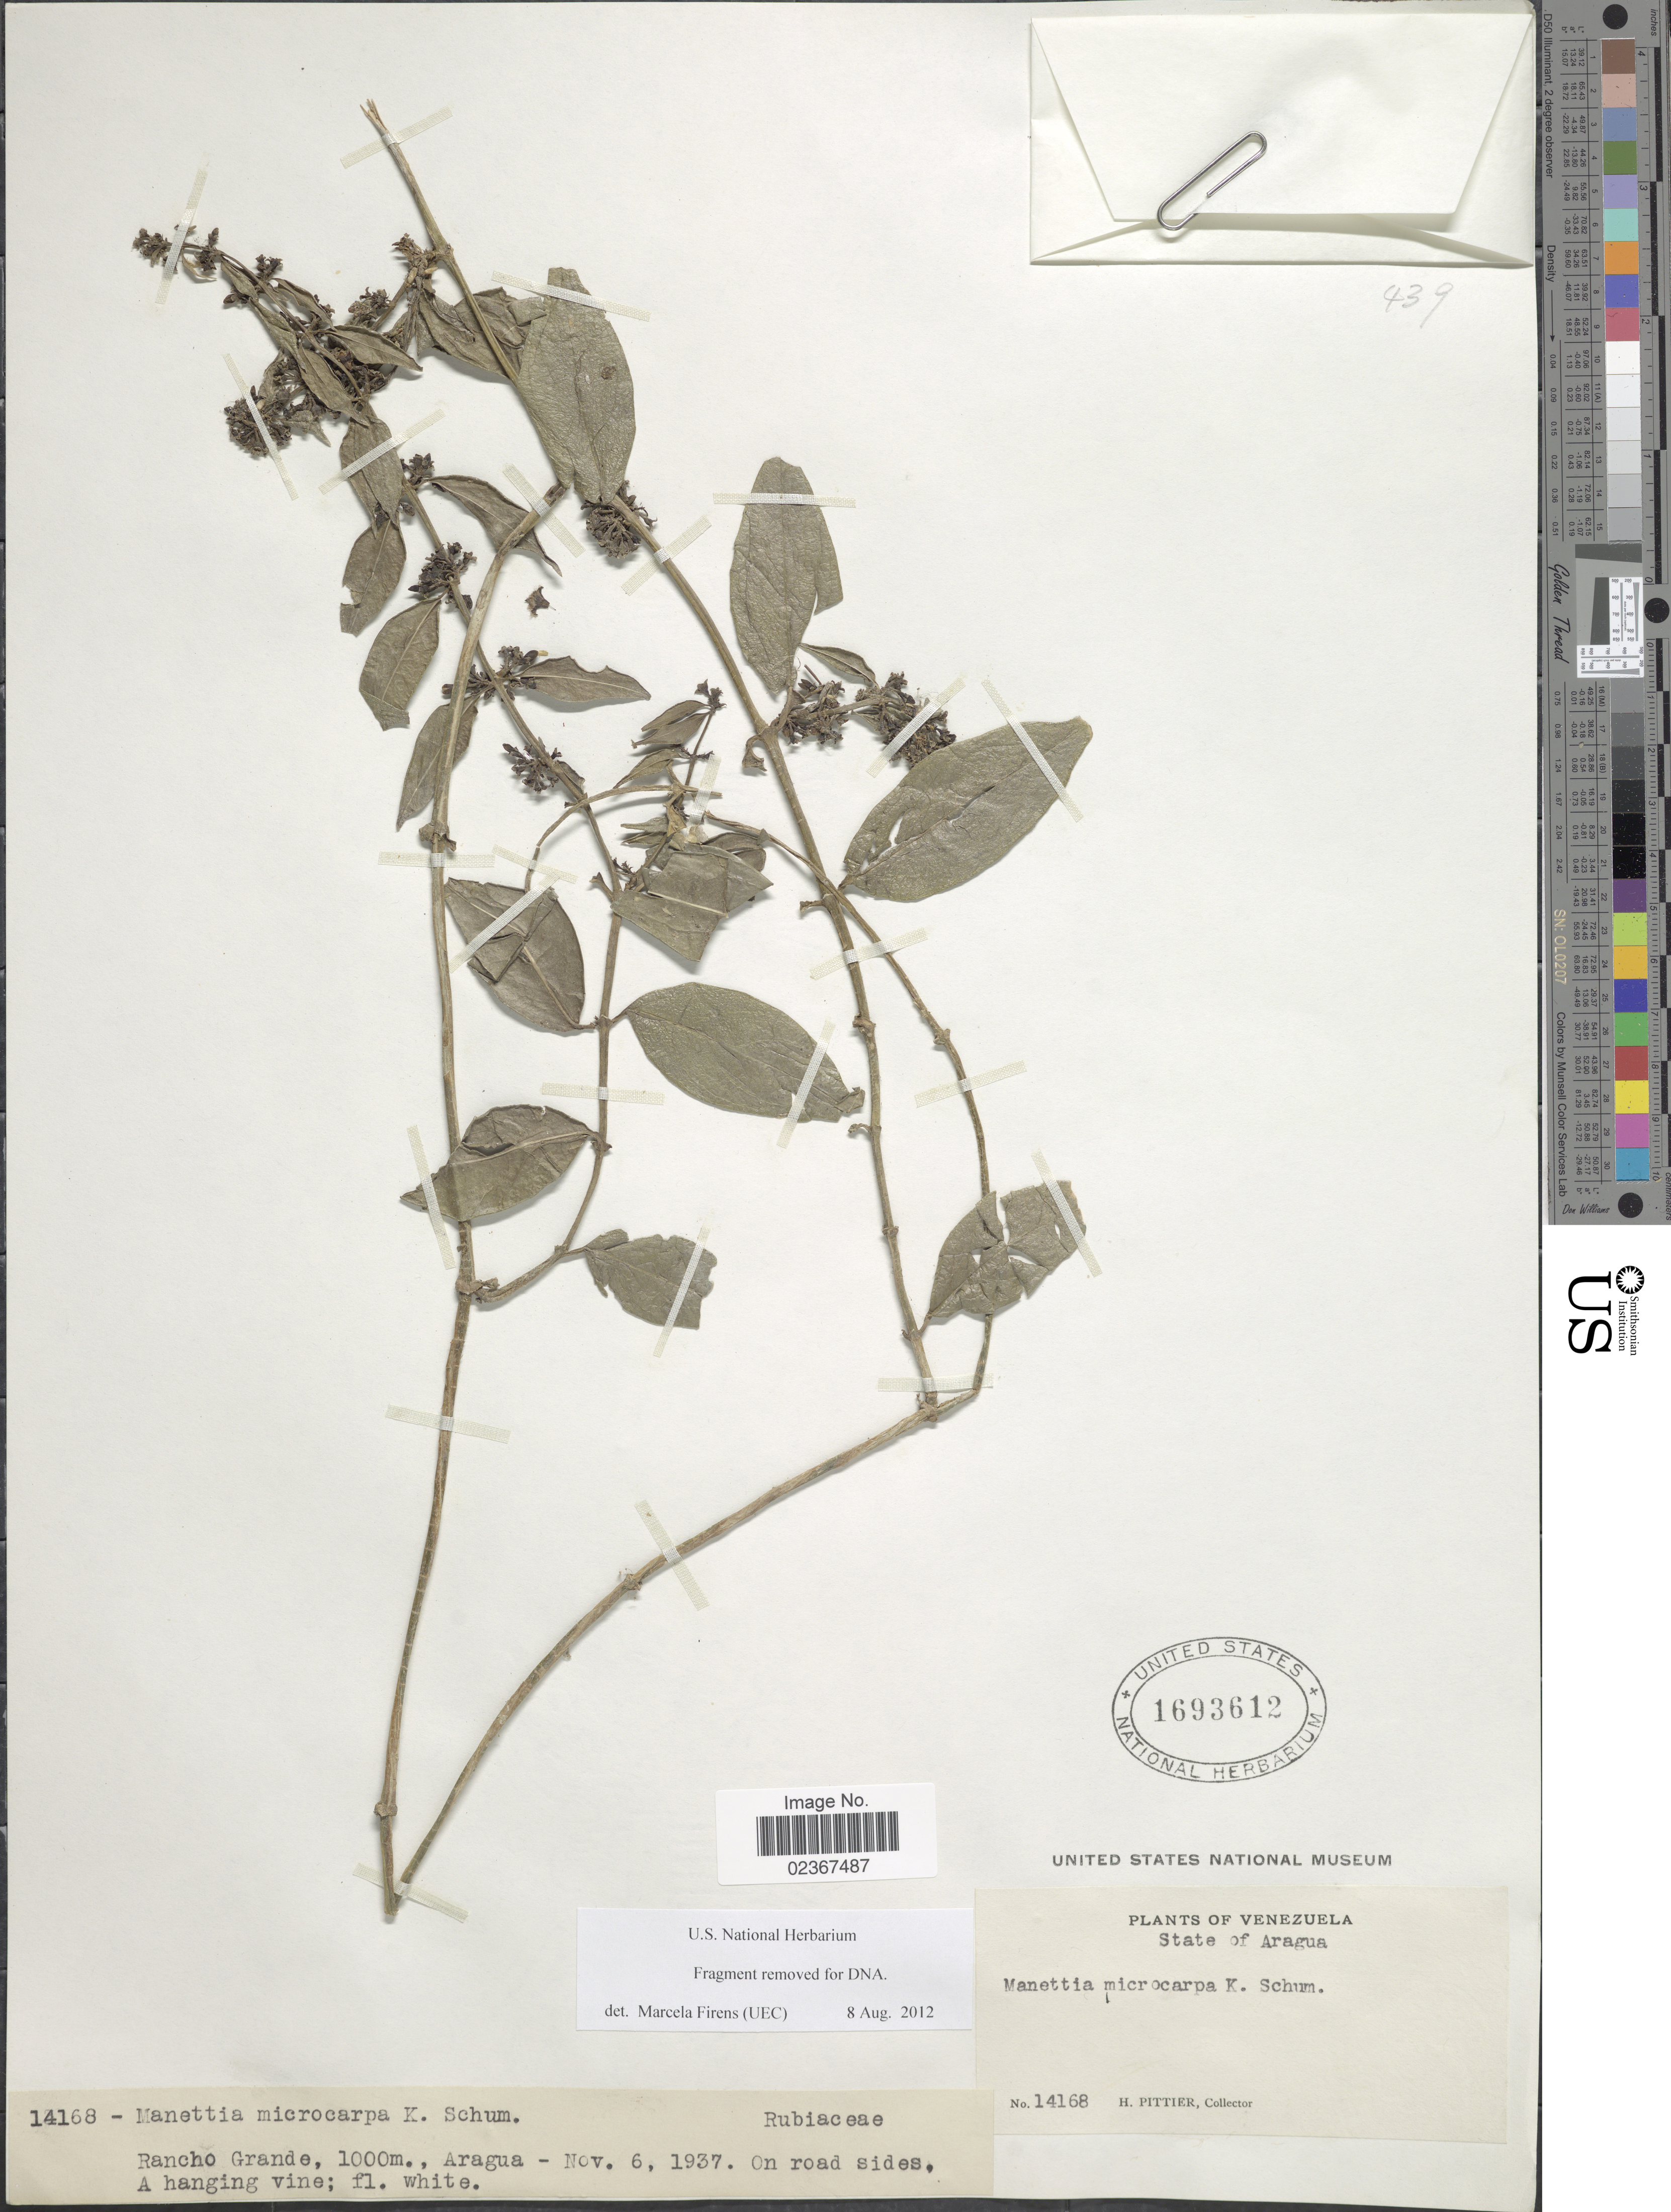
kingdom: Plantae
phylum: Tracheophyta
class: Magnoliopsida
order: Gentianales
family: Rubiaceae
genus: Manettia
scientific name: Manettia microcarpa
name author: K. Schum.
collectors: H. F. Pittier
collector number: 14168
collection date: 1937-11-06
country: Venezuela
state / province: Aragua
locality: Rancho Grande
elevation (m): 1000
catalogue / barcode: US 1693612